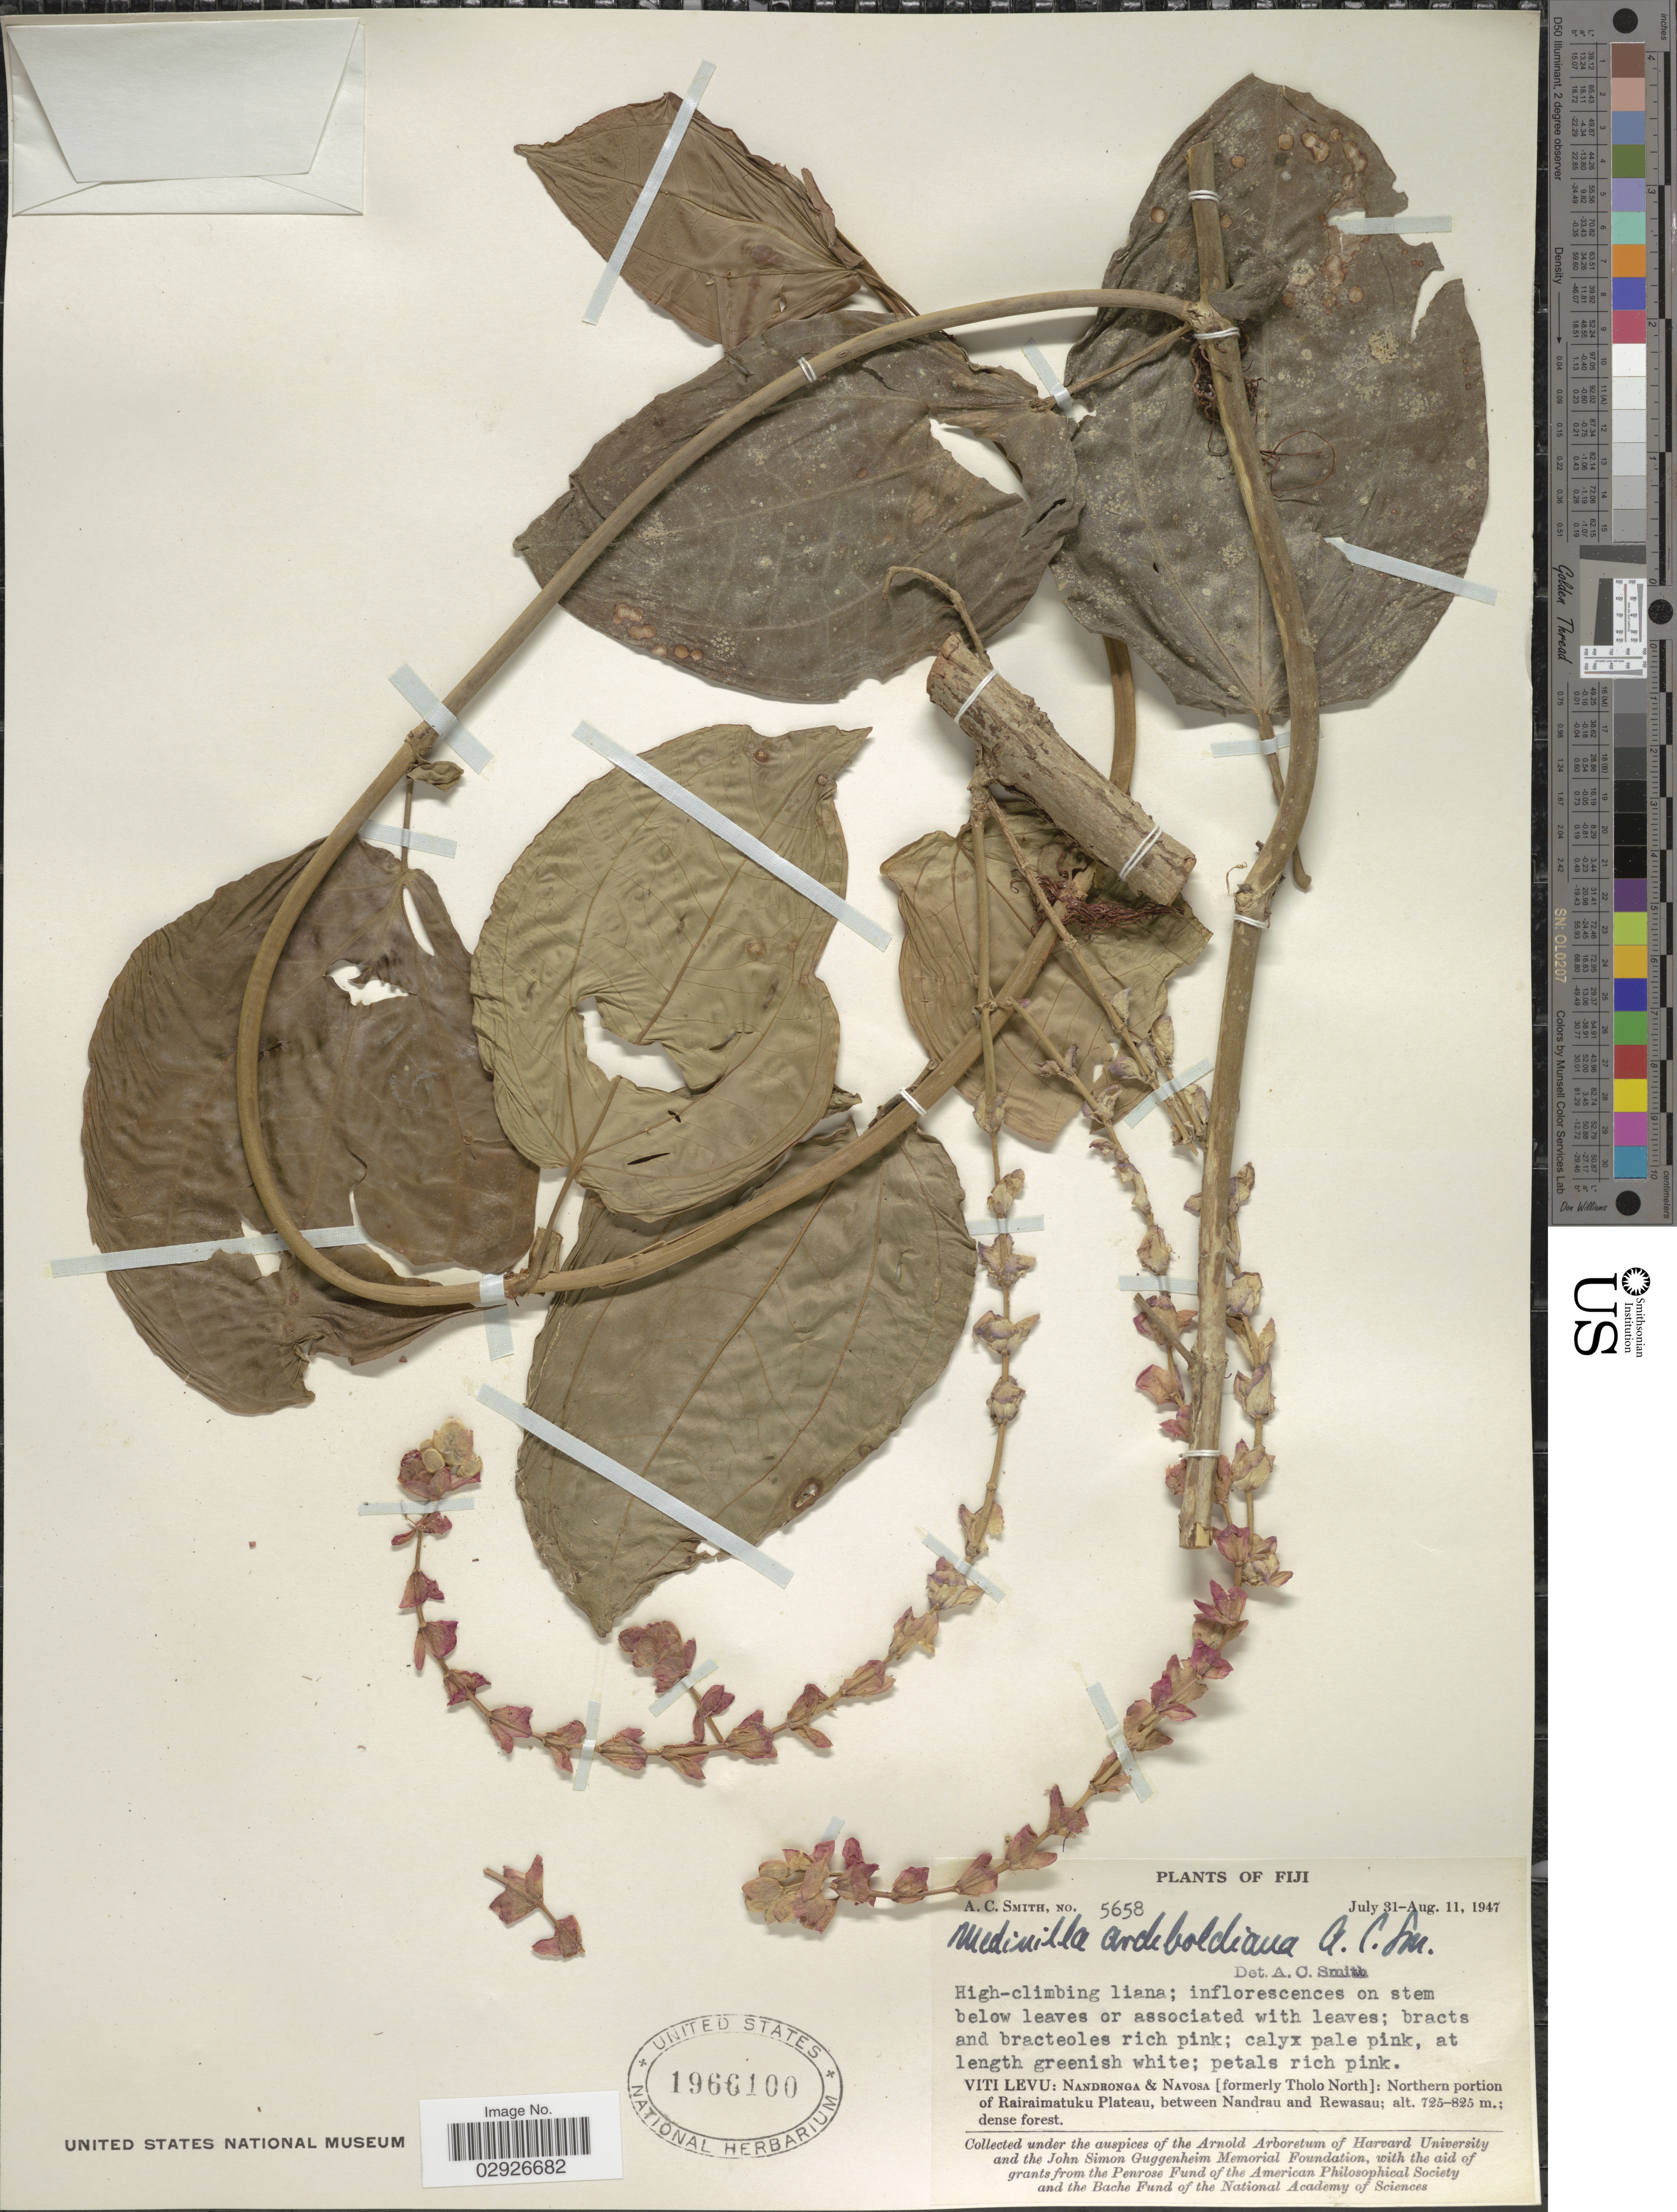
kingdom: Plantae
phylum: Tracheophyta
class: Magnoliopsida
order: Myrtales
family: Melastomataceae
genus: Medinilla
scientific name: Medinilla archboldiana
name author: A.C. Sm.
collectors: A. C. Smith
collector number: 5658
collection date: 1947-07-31/1947-08-11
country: Fiji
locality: Viti Levu: Nandronga & Navosa [formerly Tholo North]: Northern portion of Rairaimatuku Plateau, between Nandrau and Rewasau.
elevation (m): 725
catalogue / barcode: US 1966100